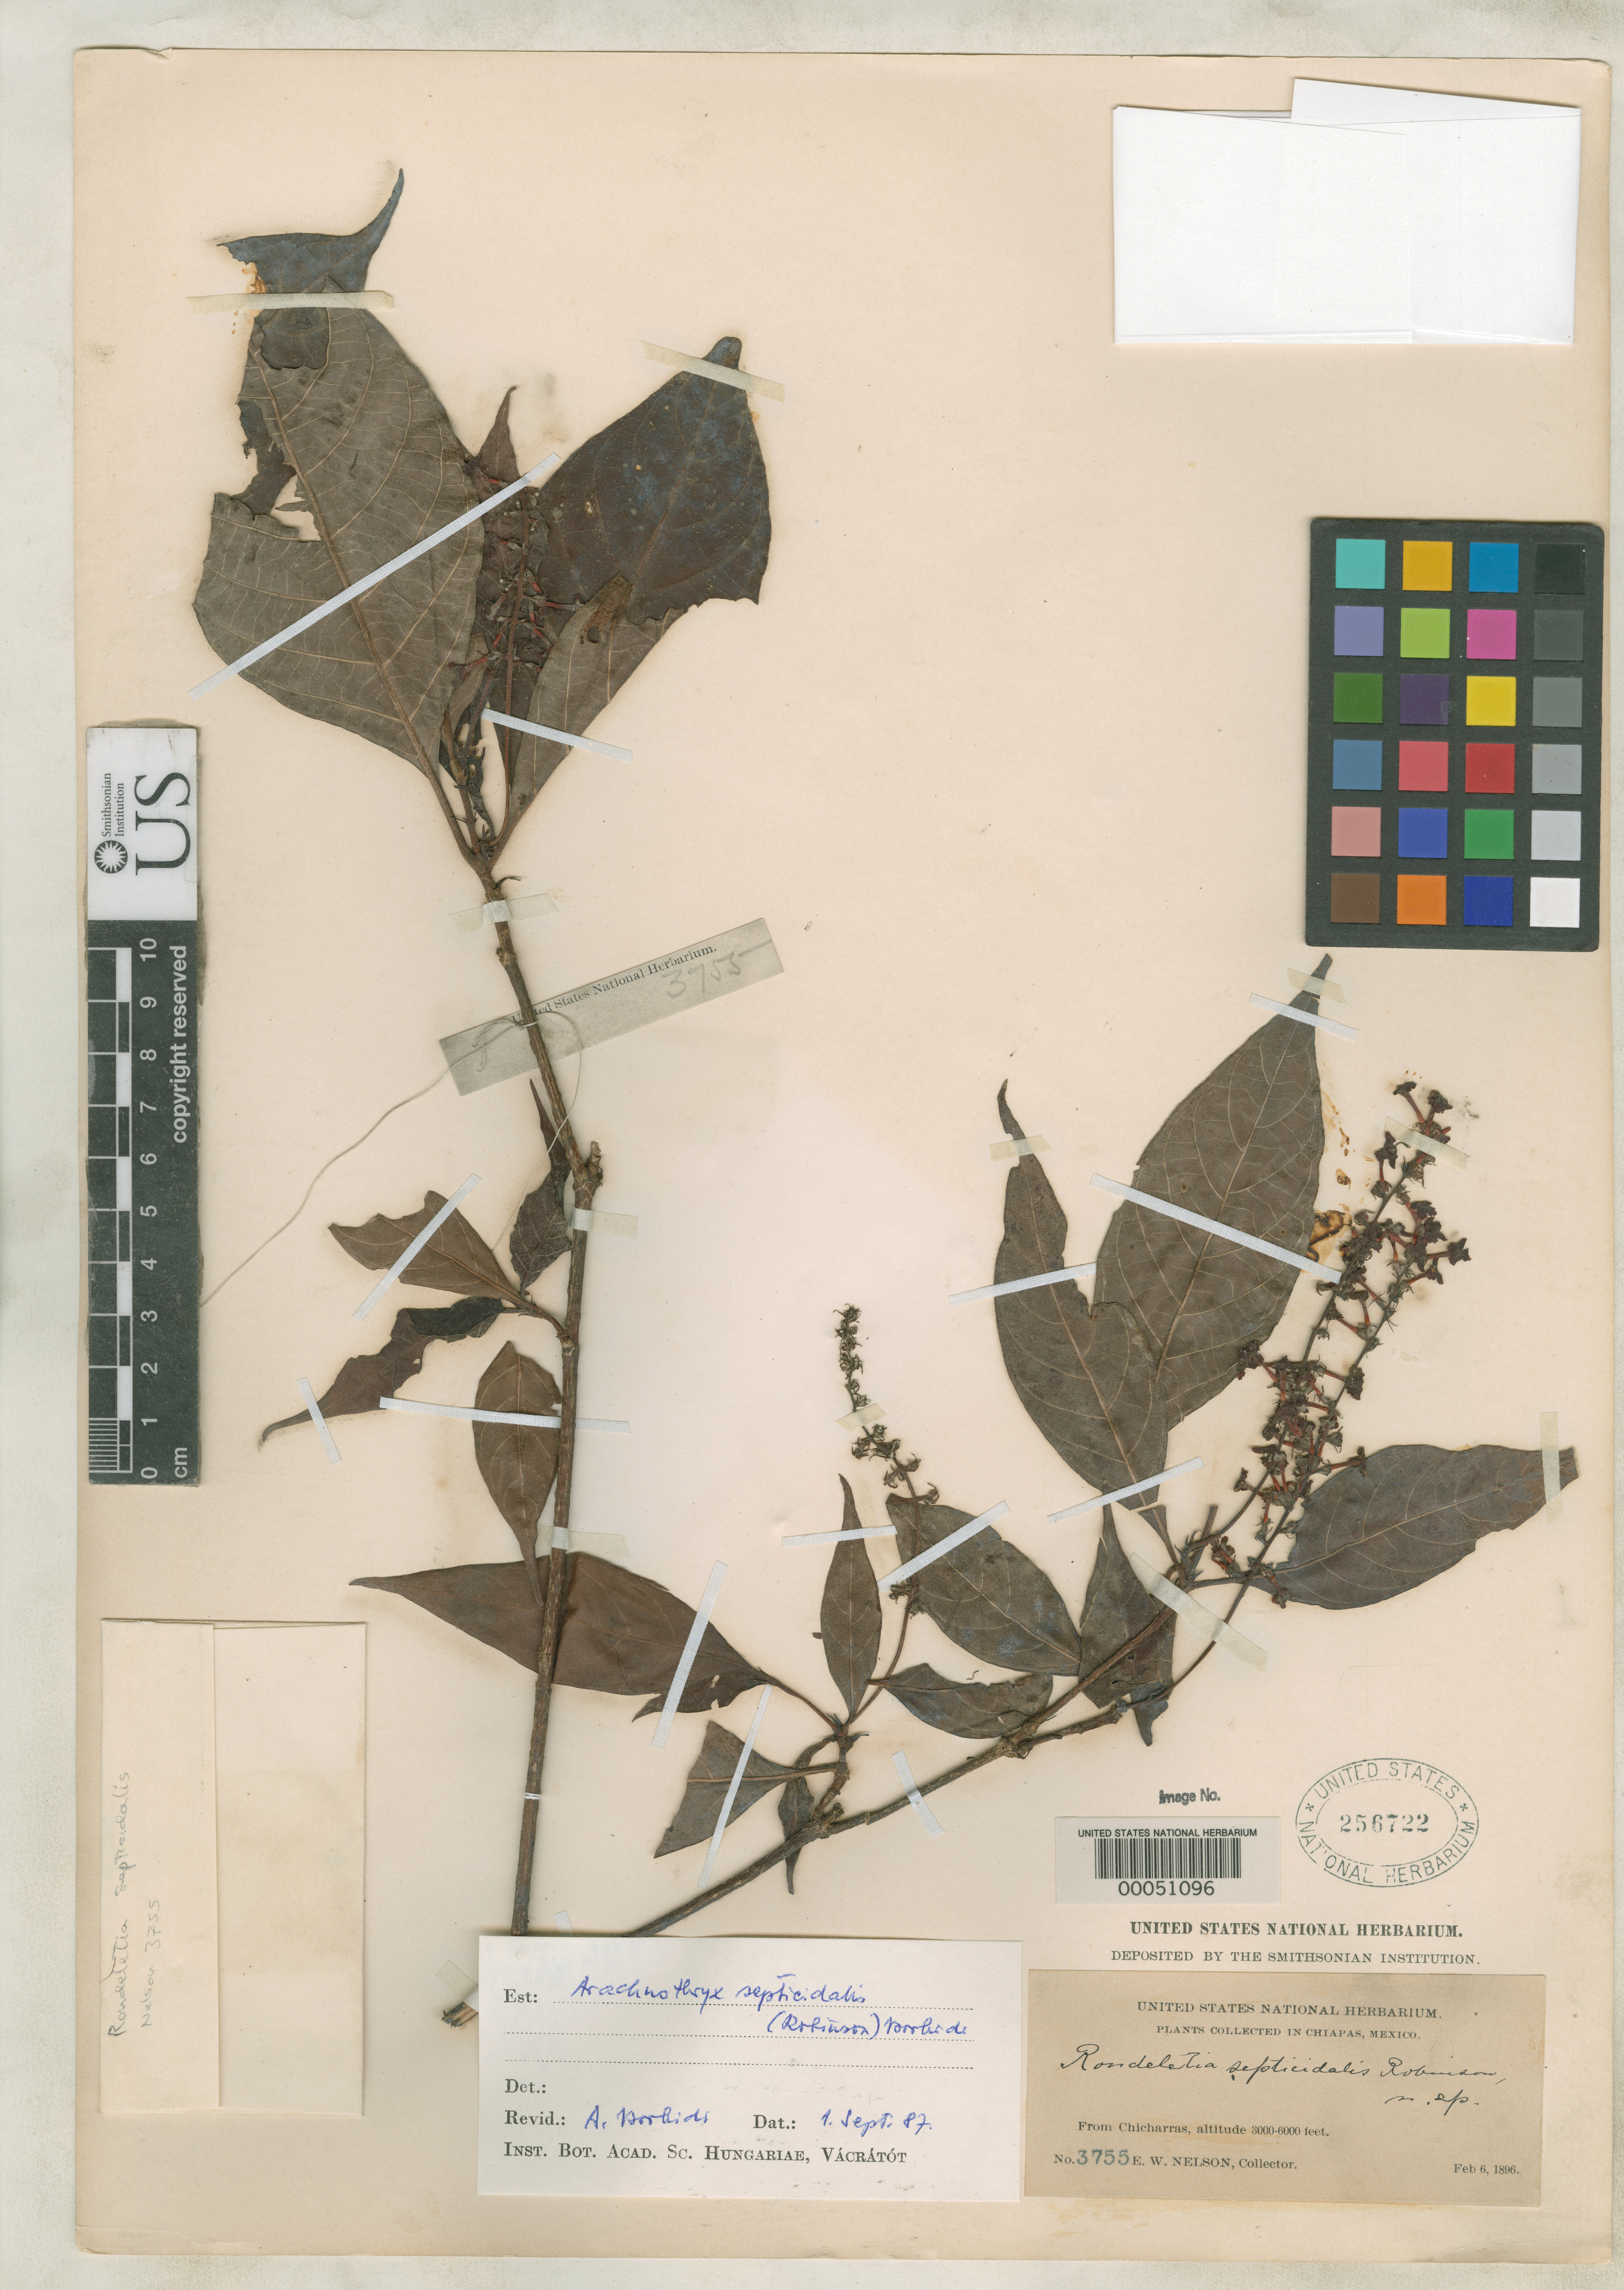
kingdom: Plantae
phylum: Tracheophyta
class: Magnoliopsida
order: Gentianales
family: Rubiaceae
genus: Rondeletia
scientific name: Rondeletia septicidalis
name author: B.L. Rob.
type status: Type Collection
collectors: E. W. Nelson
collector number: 3755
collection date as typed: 06 Feb 1896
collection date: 1896-02-06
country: Mexico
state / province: Chiapas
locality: Chicharras.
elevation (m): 920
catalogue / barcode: US 256722